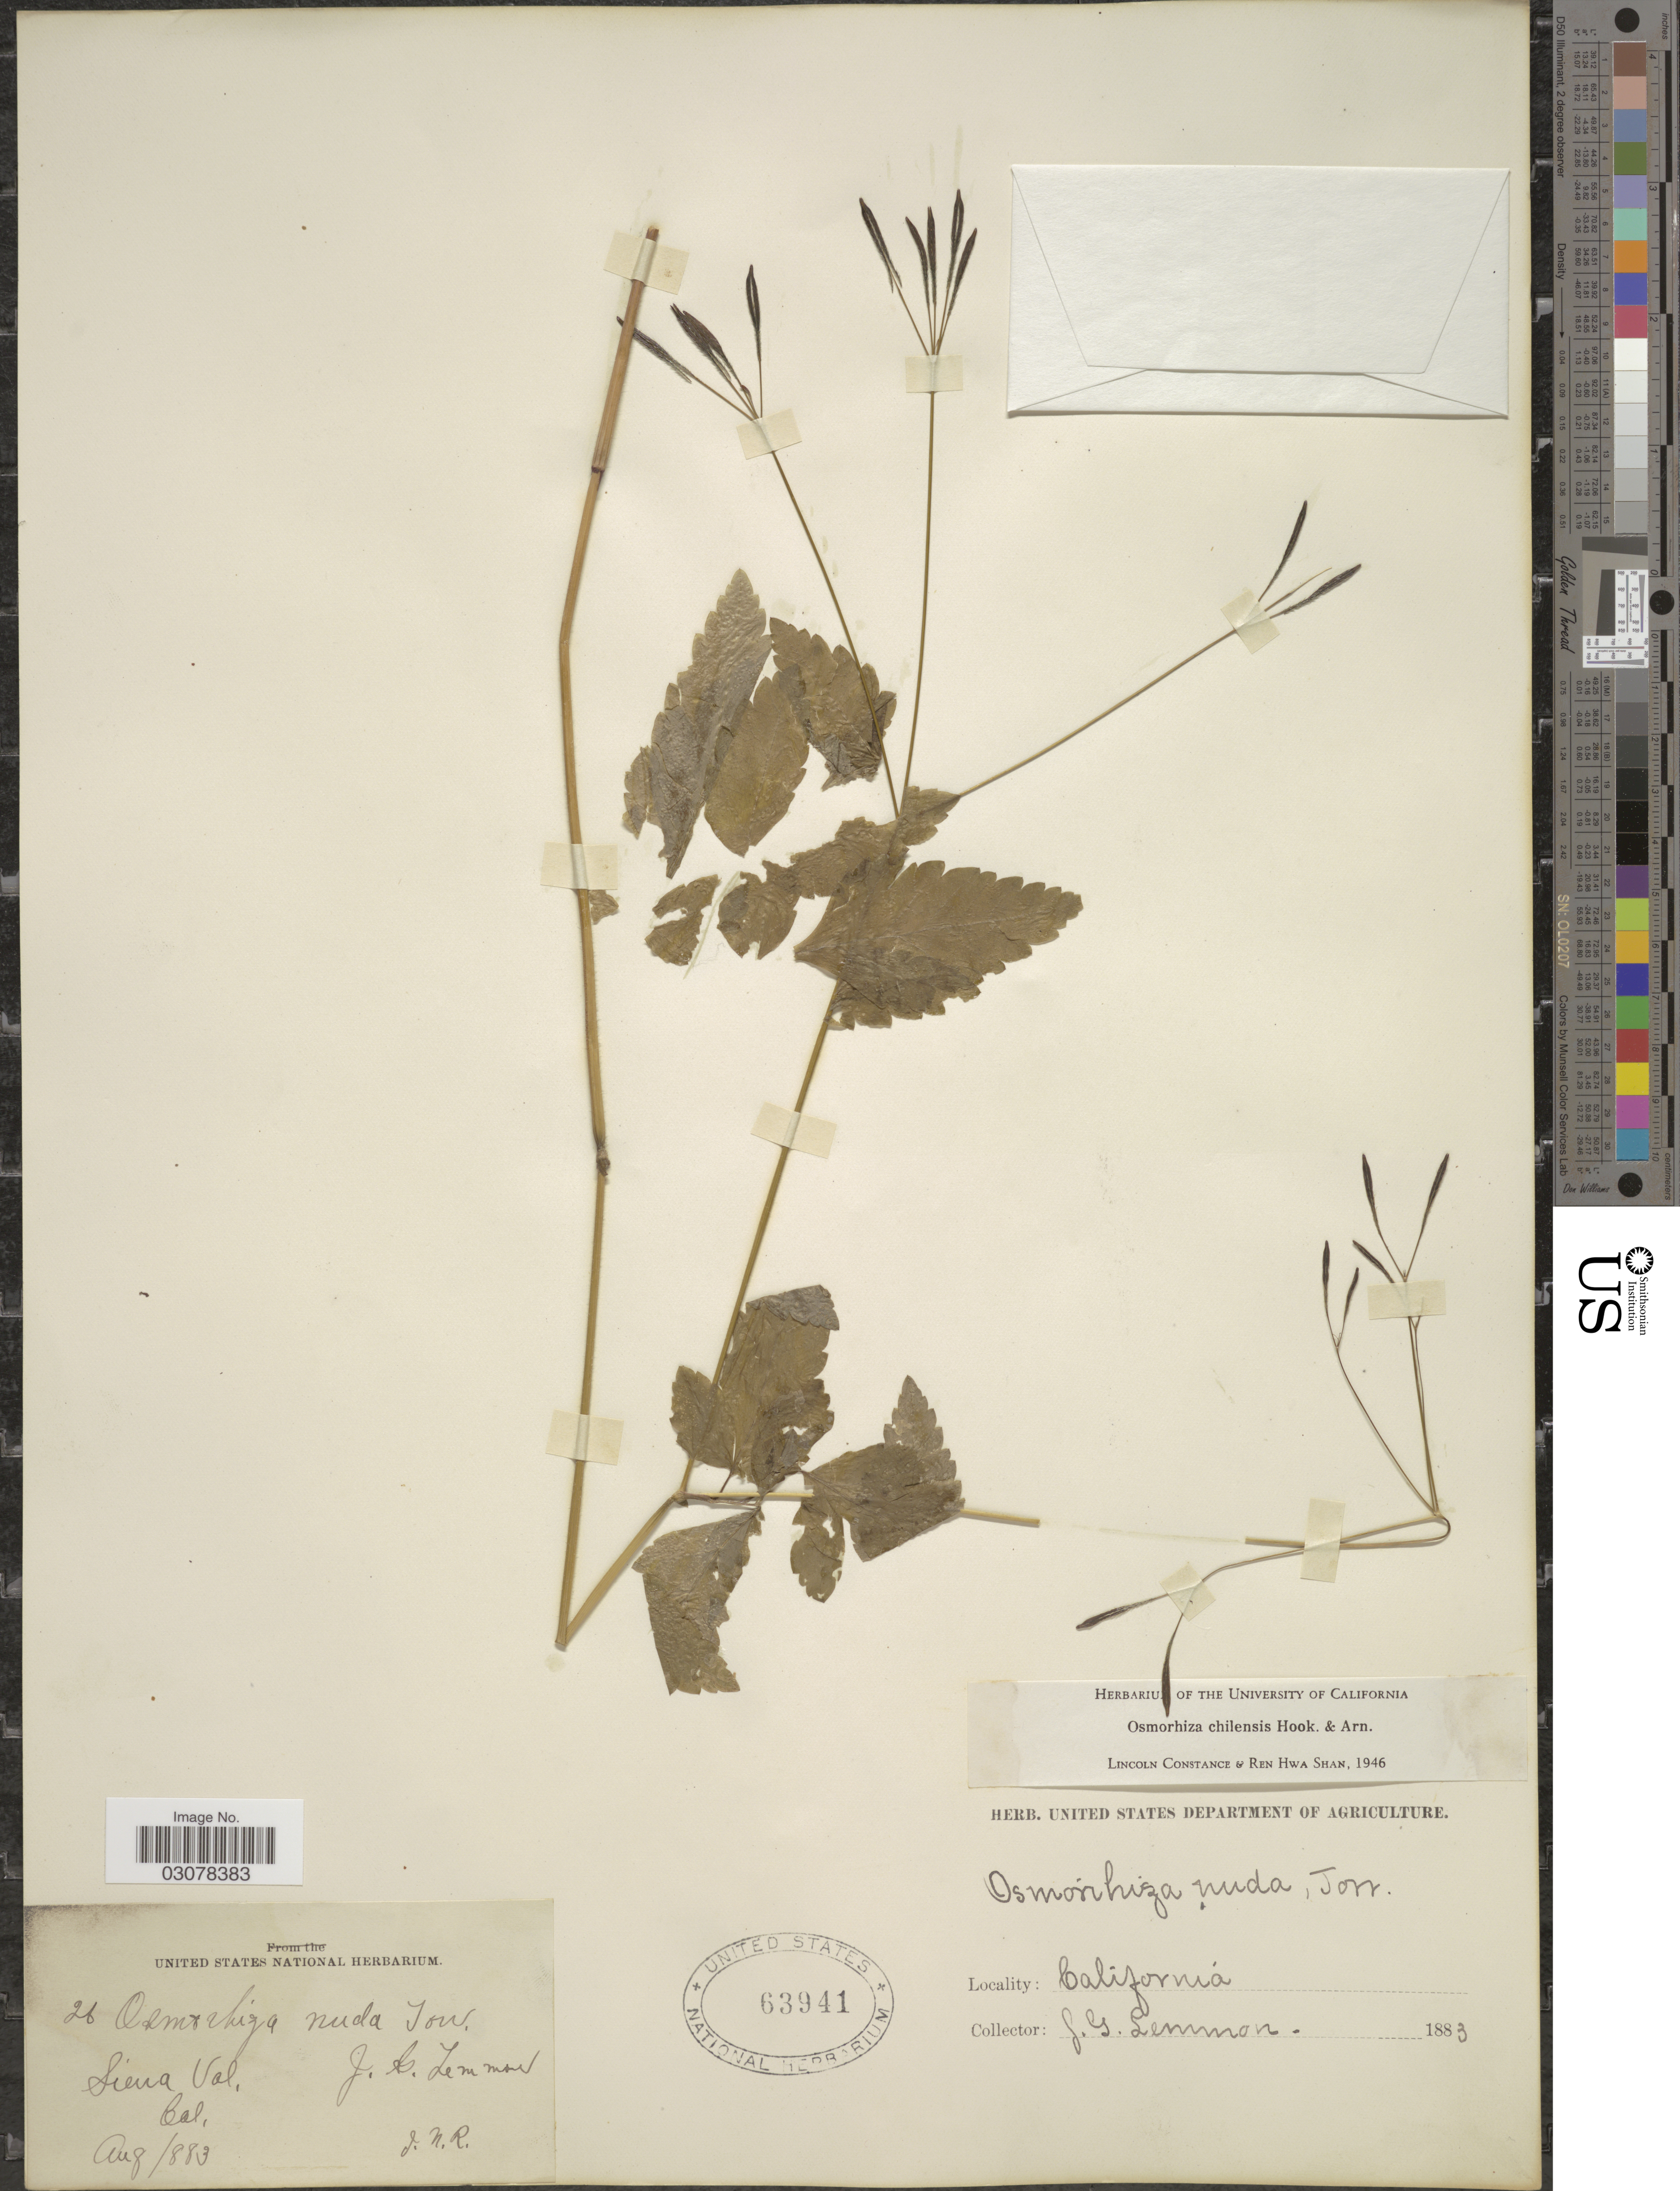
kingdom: Plantae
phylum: Tracheophyta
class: Magnoliopsida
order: Apiales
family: Apiaceae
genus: Osmorhiza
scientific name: Osmorhiza chilensis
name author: Hook. & Arn.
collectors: J. Lemmon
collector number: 26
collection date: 1883-08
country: United States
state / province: California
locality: Sierra Val.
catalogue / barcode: US 63941